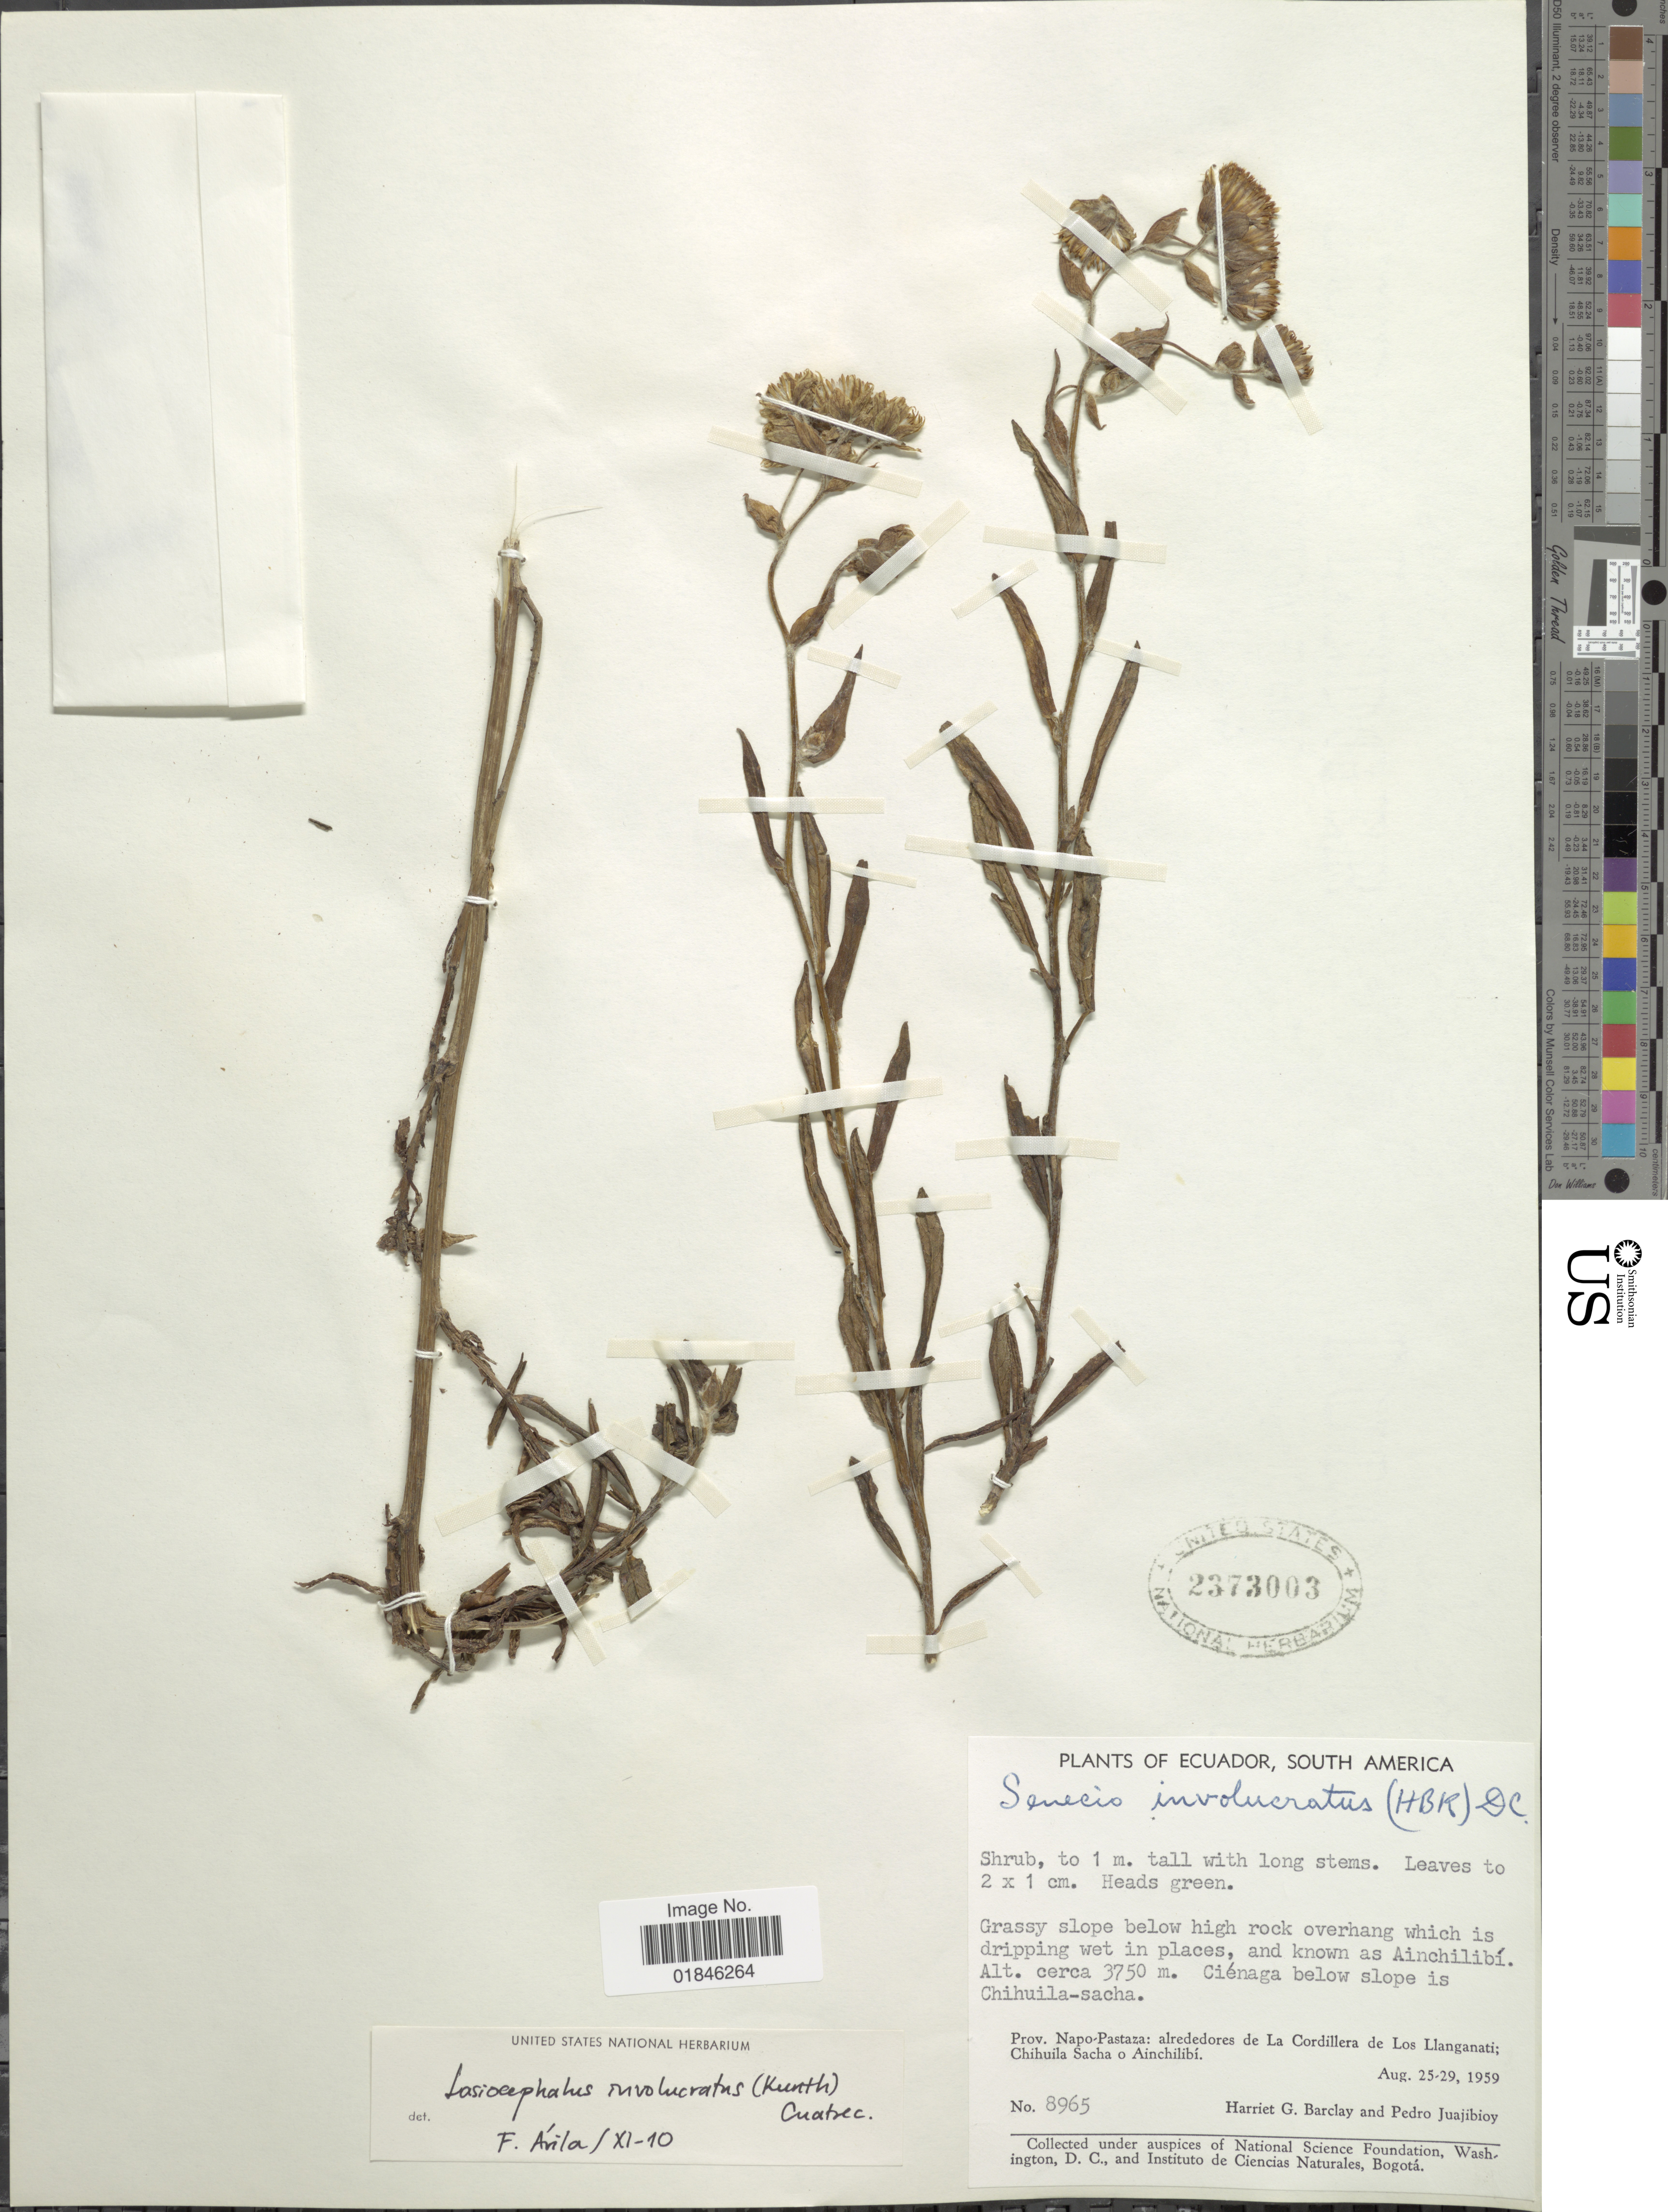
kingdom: Plantae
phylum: Tracheophyta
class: Magnoliopsida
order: Asterales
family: Asteraceae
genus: Senecio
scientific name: Senecio involucratus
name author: (Kunth) DC.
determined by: Salomon, Luciana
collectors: H. G. Barclay & P. Juajibioy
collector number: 8965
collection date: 1959-08-25/1959-08-29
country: Ecuador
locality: Grassy slope below high rock overhang which is dripping wet in places, and known as Ainchilibí. Ciénaga below slope is Chihuila-sacha. Prov. Napo-Pastaza: alrededores de La Cordillera de Los Llanganati; Chihuila Sacha o Ainchilibí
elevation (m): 3750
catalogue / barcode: US 2373003